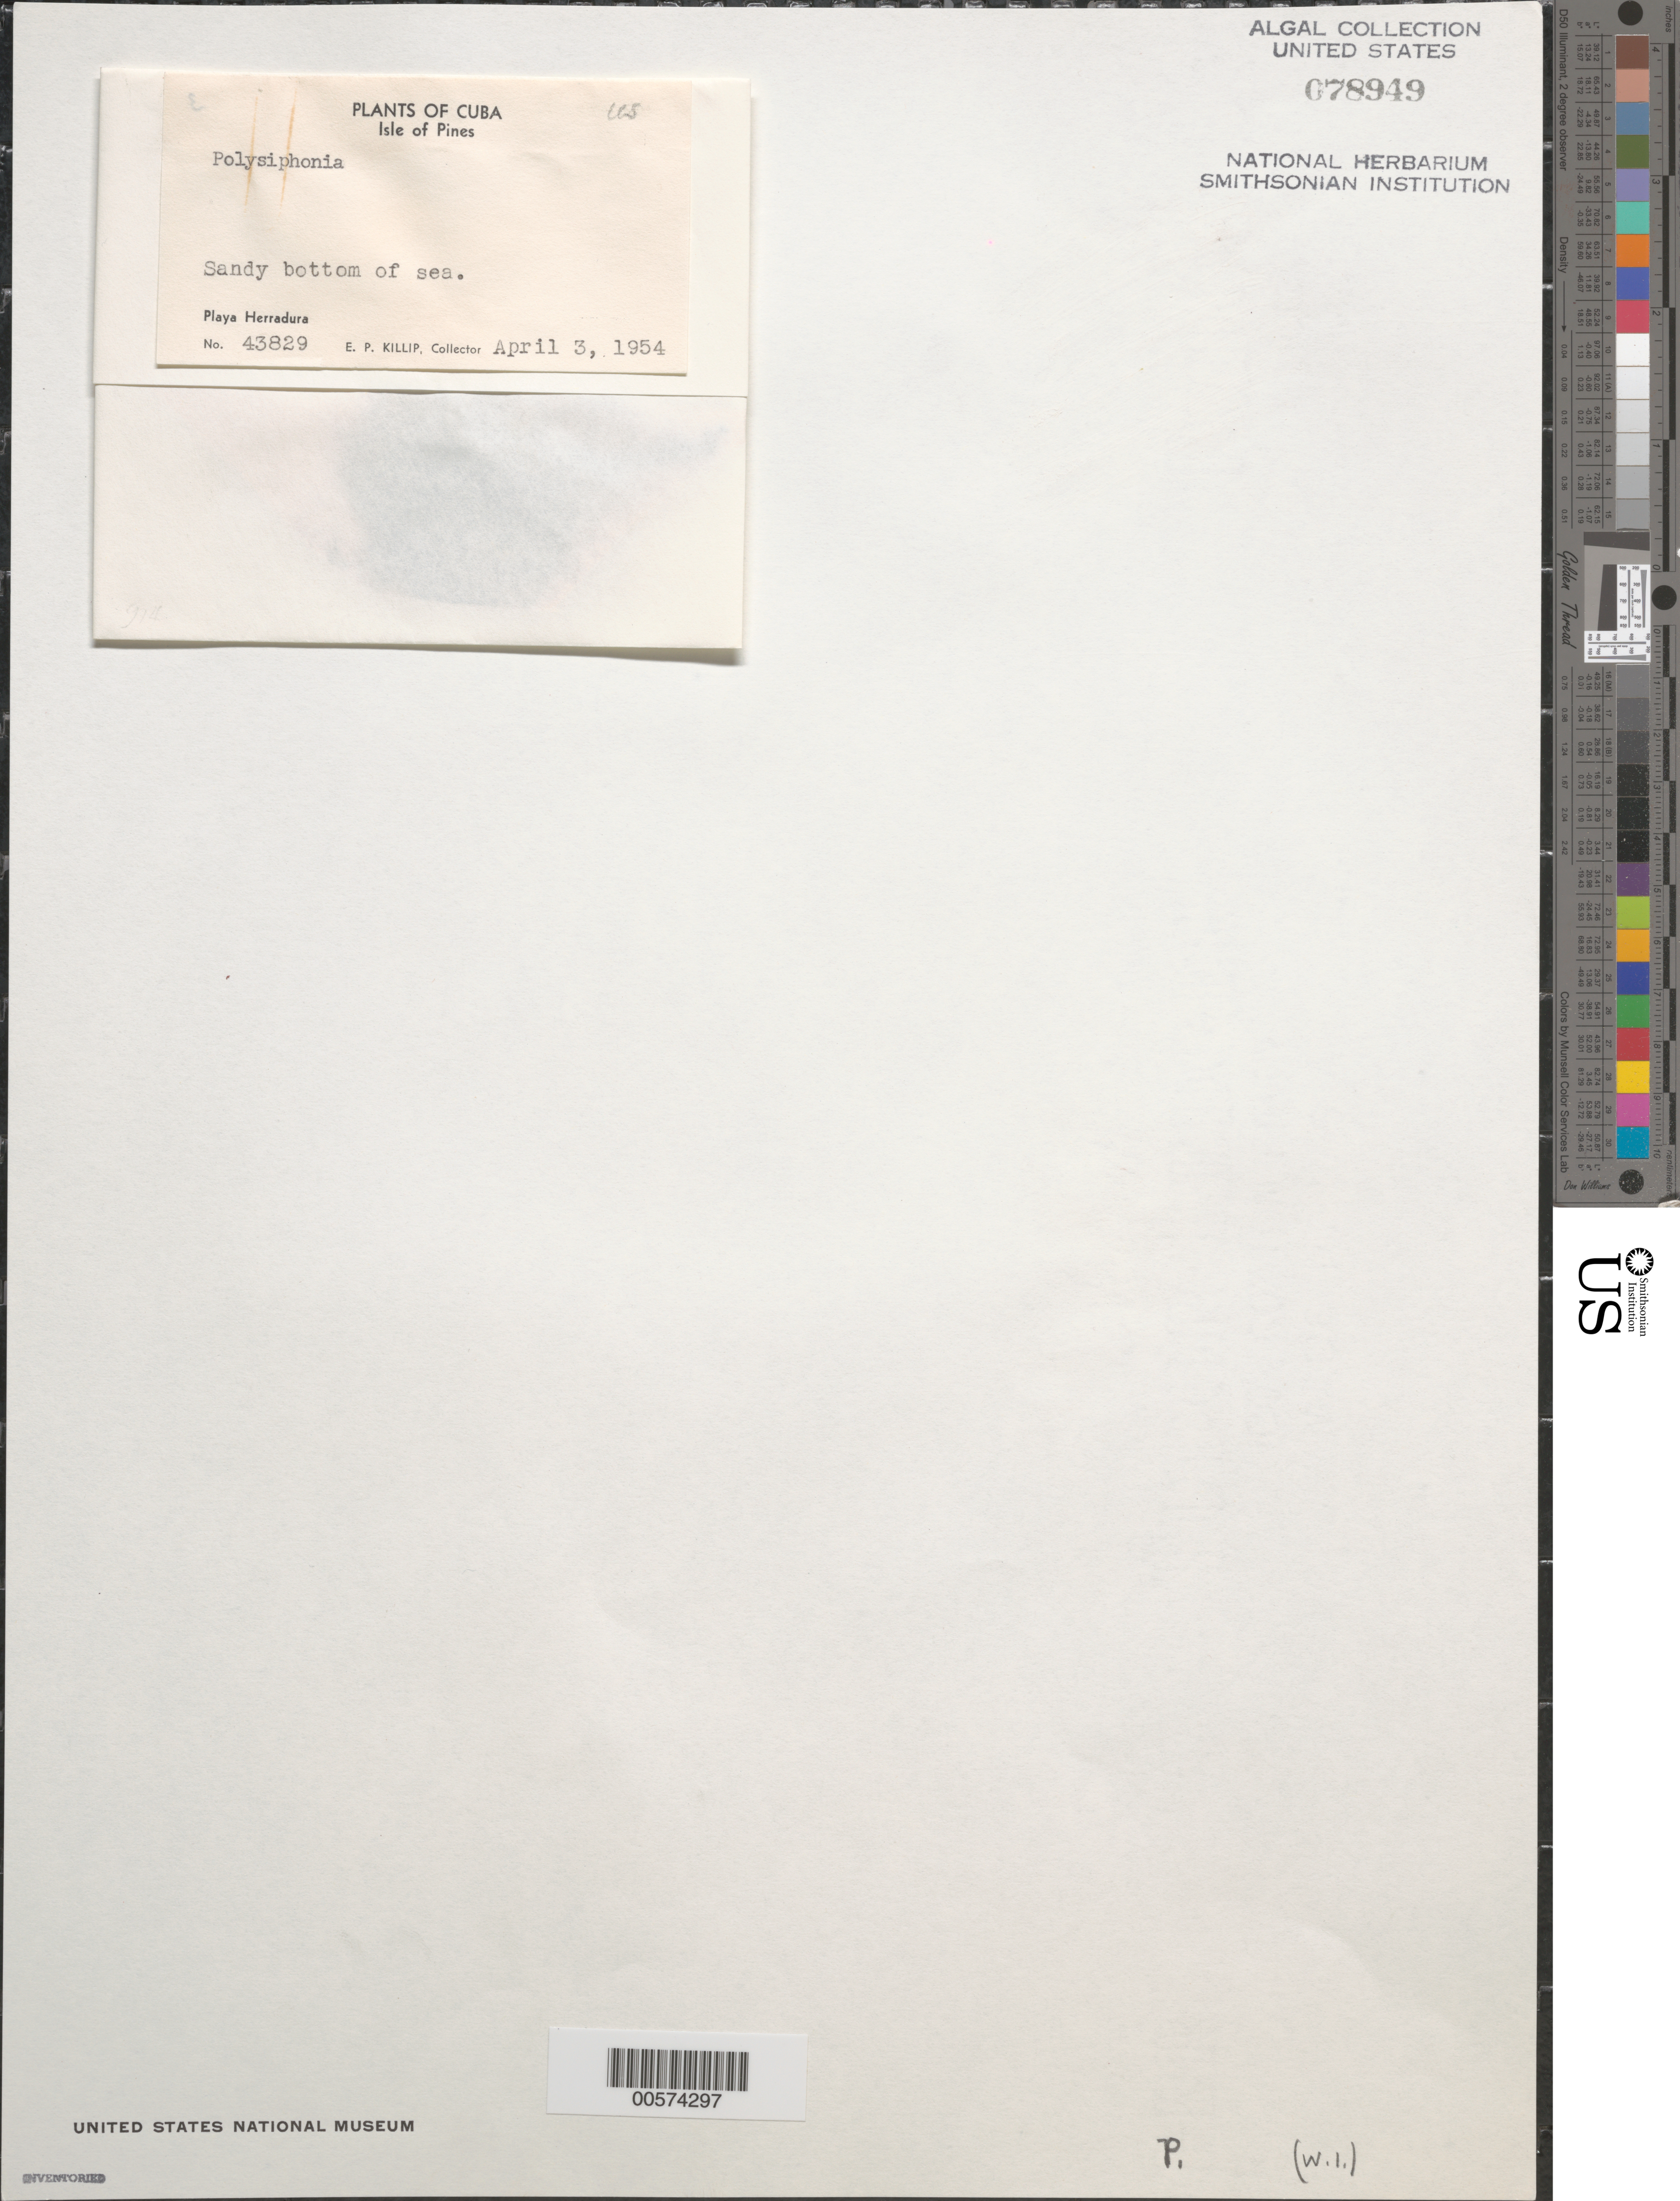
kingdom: Plantae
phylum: Rhodophyta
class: Florideophyceae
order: Ceramiales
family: Rhodomelaceae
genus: Polysiphonia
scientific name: Polysiphonia sp.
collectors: E. P. Killip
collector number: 43829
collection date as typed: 03 Apr 1954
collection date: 1954-04-03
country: Cuba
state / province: Isla de La Juventud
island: Isla de la Juventud (Isle of Pines)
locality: Playa Herradura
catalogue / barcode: US 78949